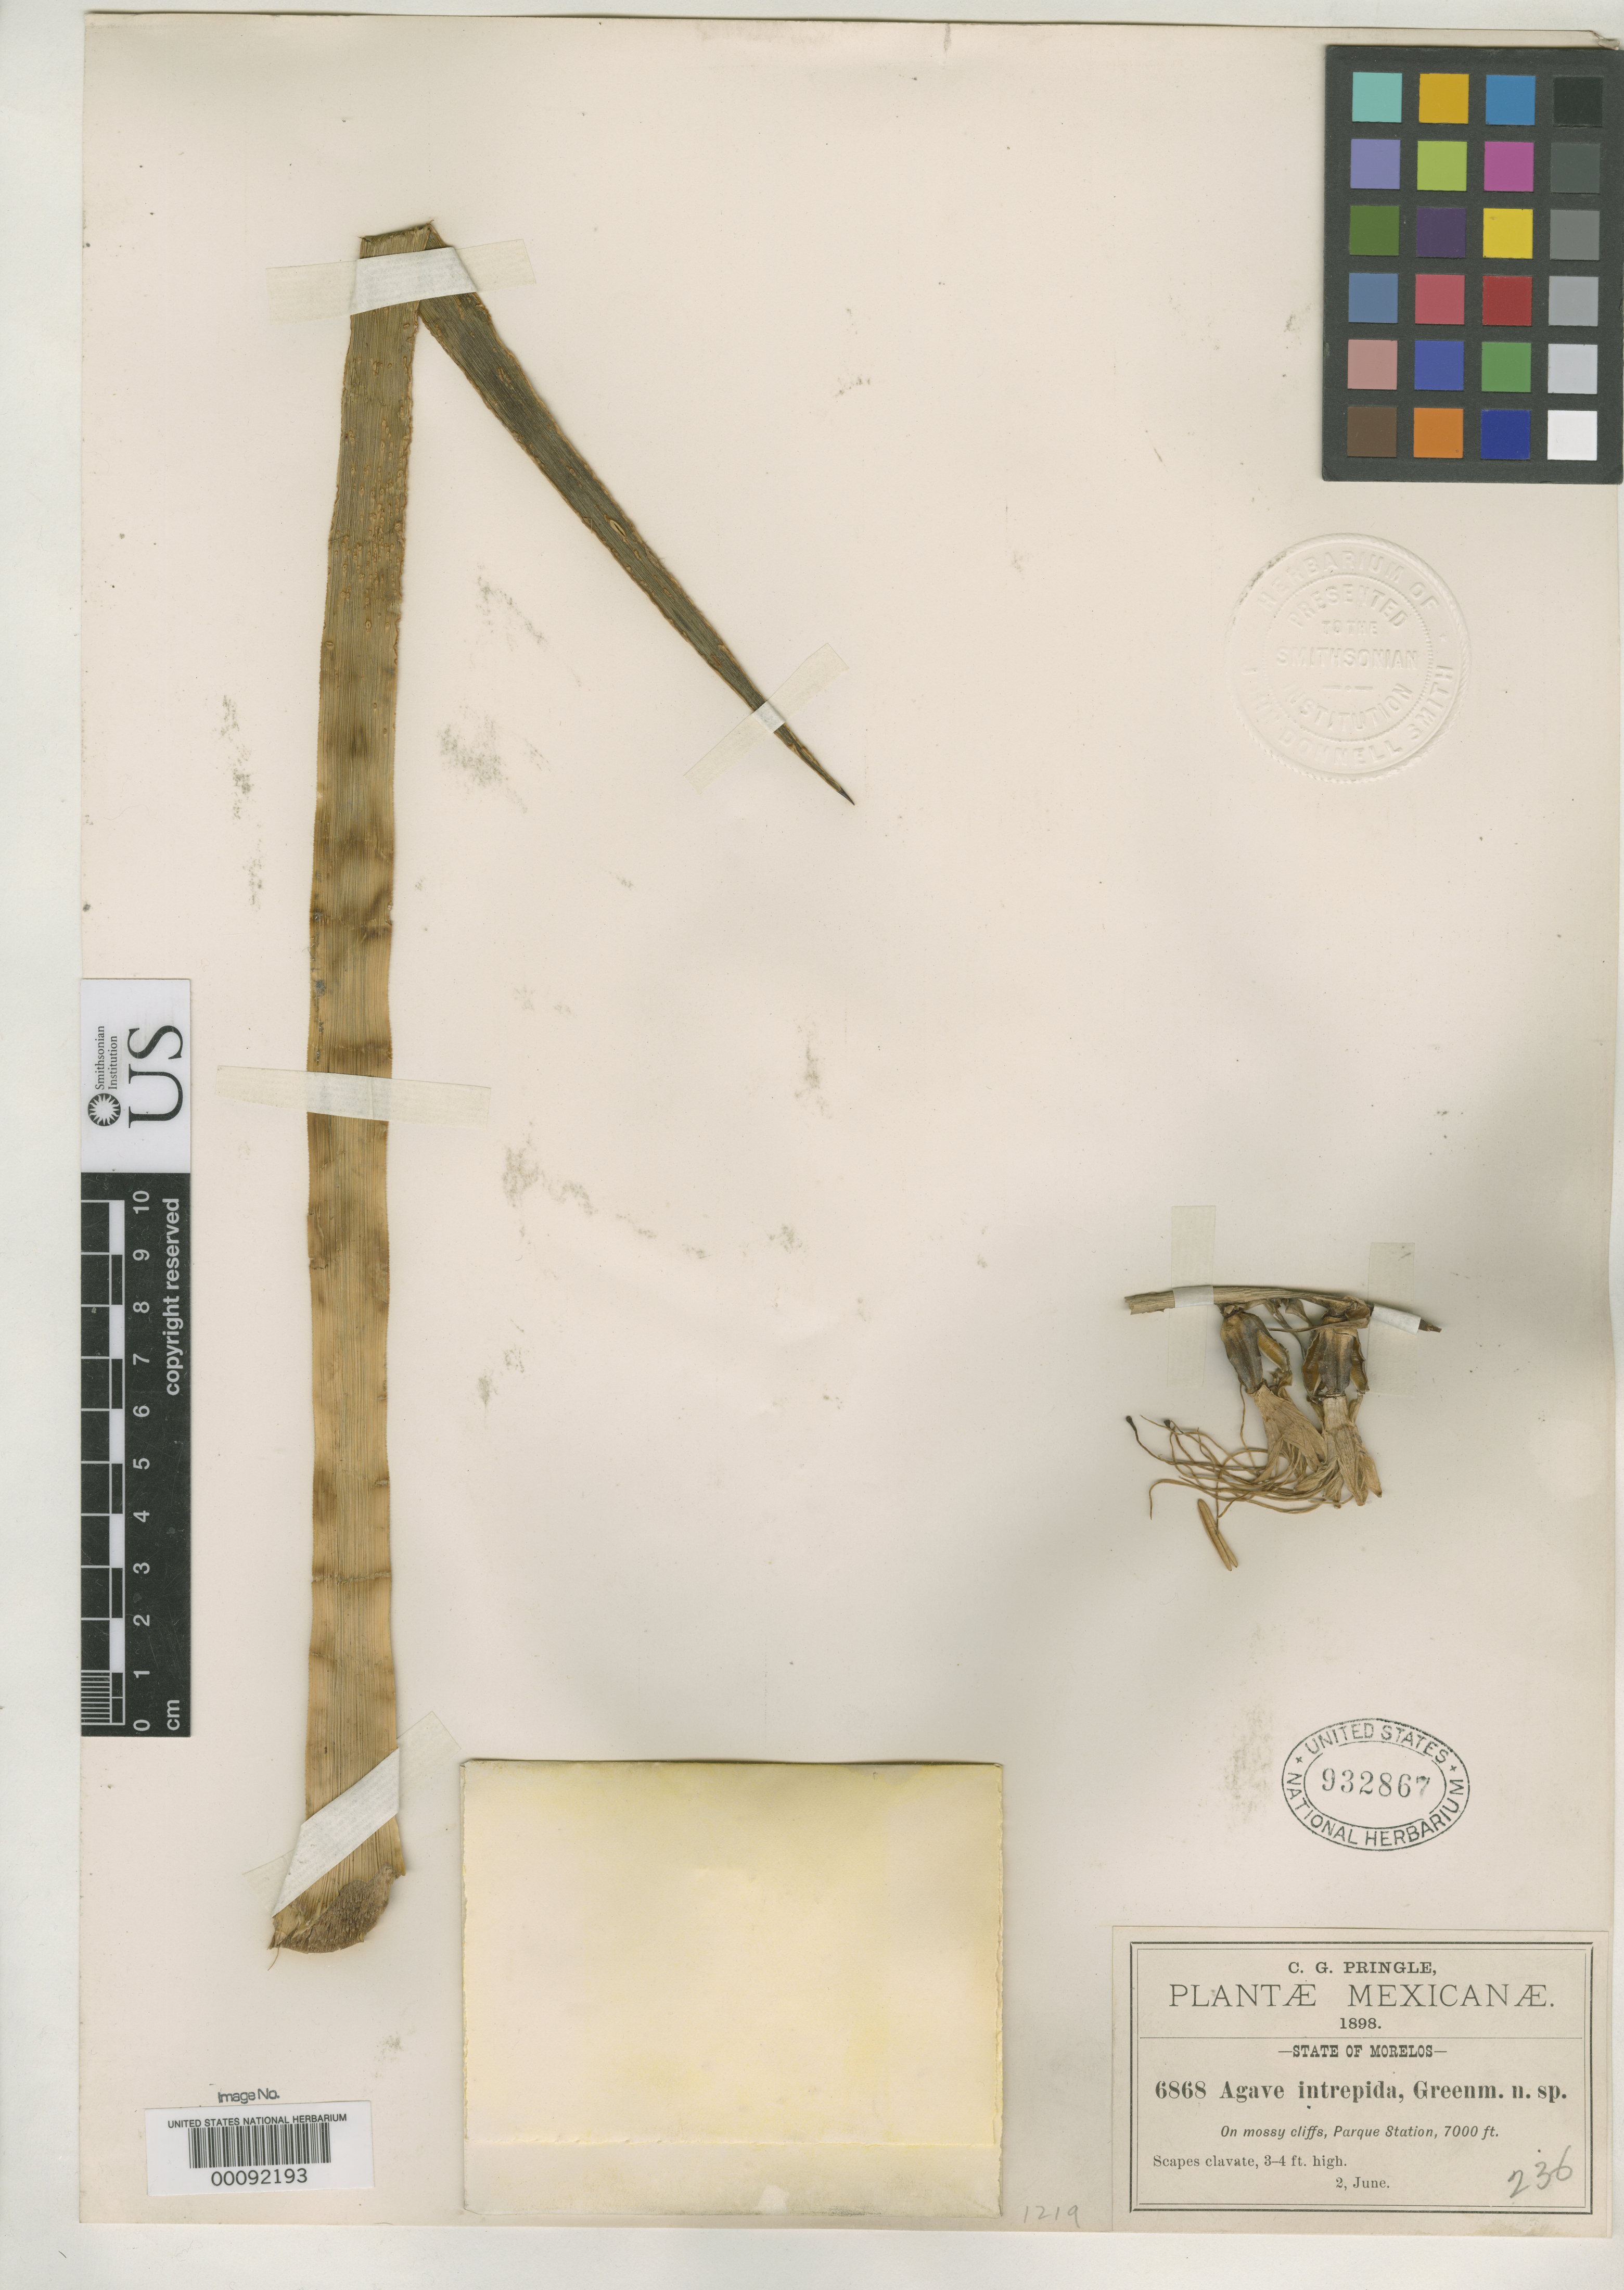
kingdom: Plantae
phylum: Tracheophyta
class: Liliopsida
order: Asparagales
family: Asparagaceae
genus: Agave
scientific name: Agave intrepida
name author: Greenm.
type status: Isotype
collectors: C. G. Pringle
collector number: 6868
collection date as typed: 02 Jun 1898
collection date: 1898-06-02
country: Mexico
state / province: Morelos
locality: Parque Station.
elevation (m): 2134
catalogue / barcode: US 932867